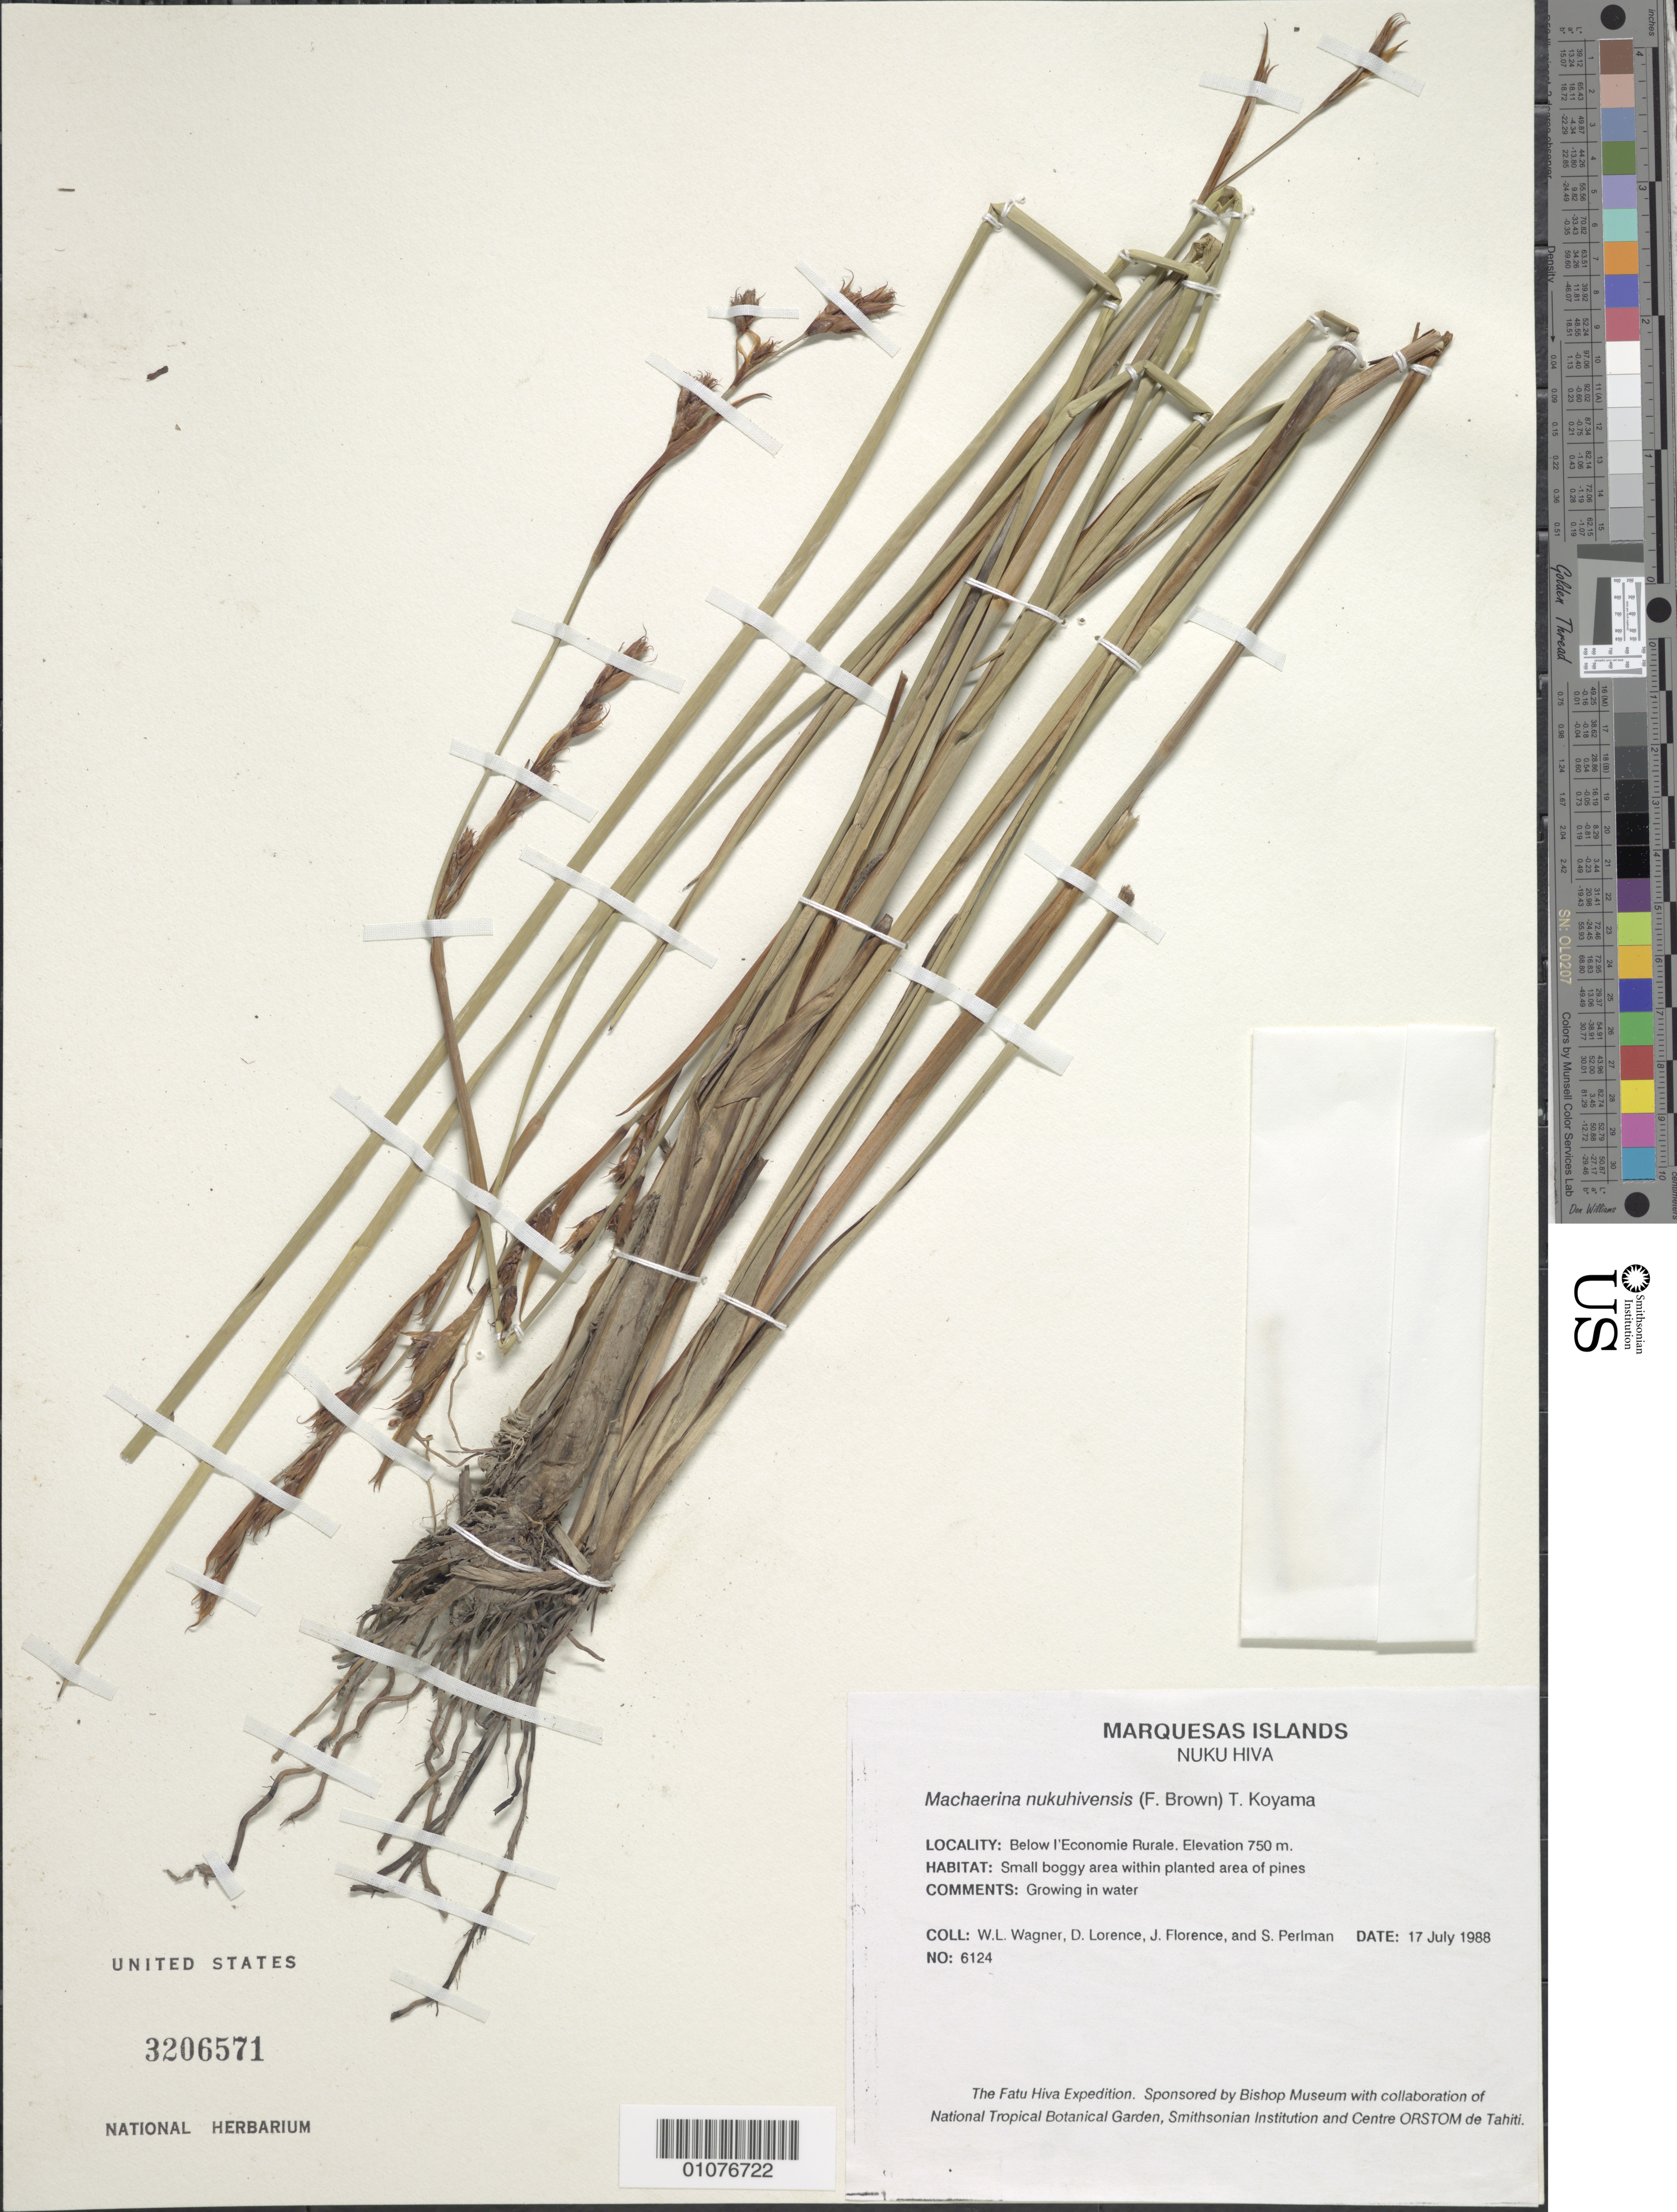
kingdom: Plantae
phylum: Tracheophyta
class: Liliopsida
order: Poales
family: Cyperaceae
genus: Machaerina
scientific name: Machaerina nukuhivensis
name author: (F. Br.) T. Koyama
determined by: Florence, J.; Wagner, W. L.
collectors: W. L. Wagner, D. Lorence, J. Florence & S. P. Perlman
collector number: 6124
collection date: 1988-07-17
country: French Polynesia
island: Nuku Hiva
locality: below l'Economie Rurale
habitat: Small boggy area within planted area of pines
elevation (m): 750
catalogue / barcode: US 3206571